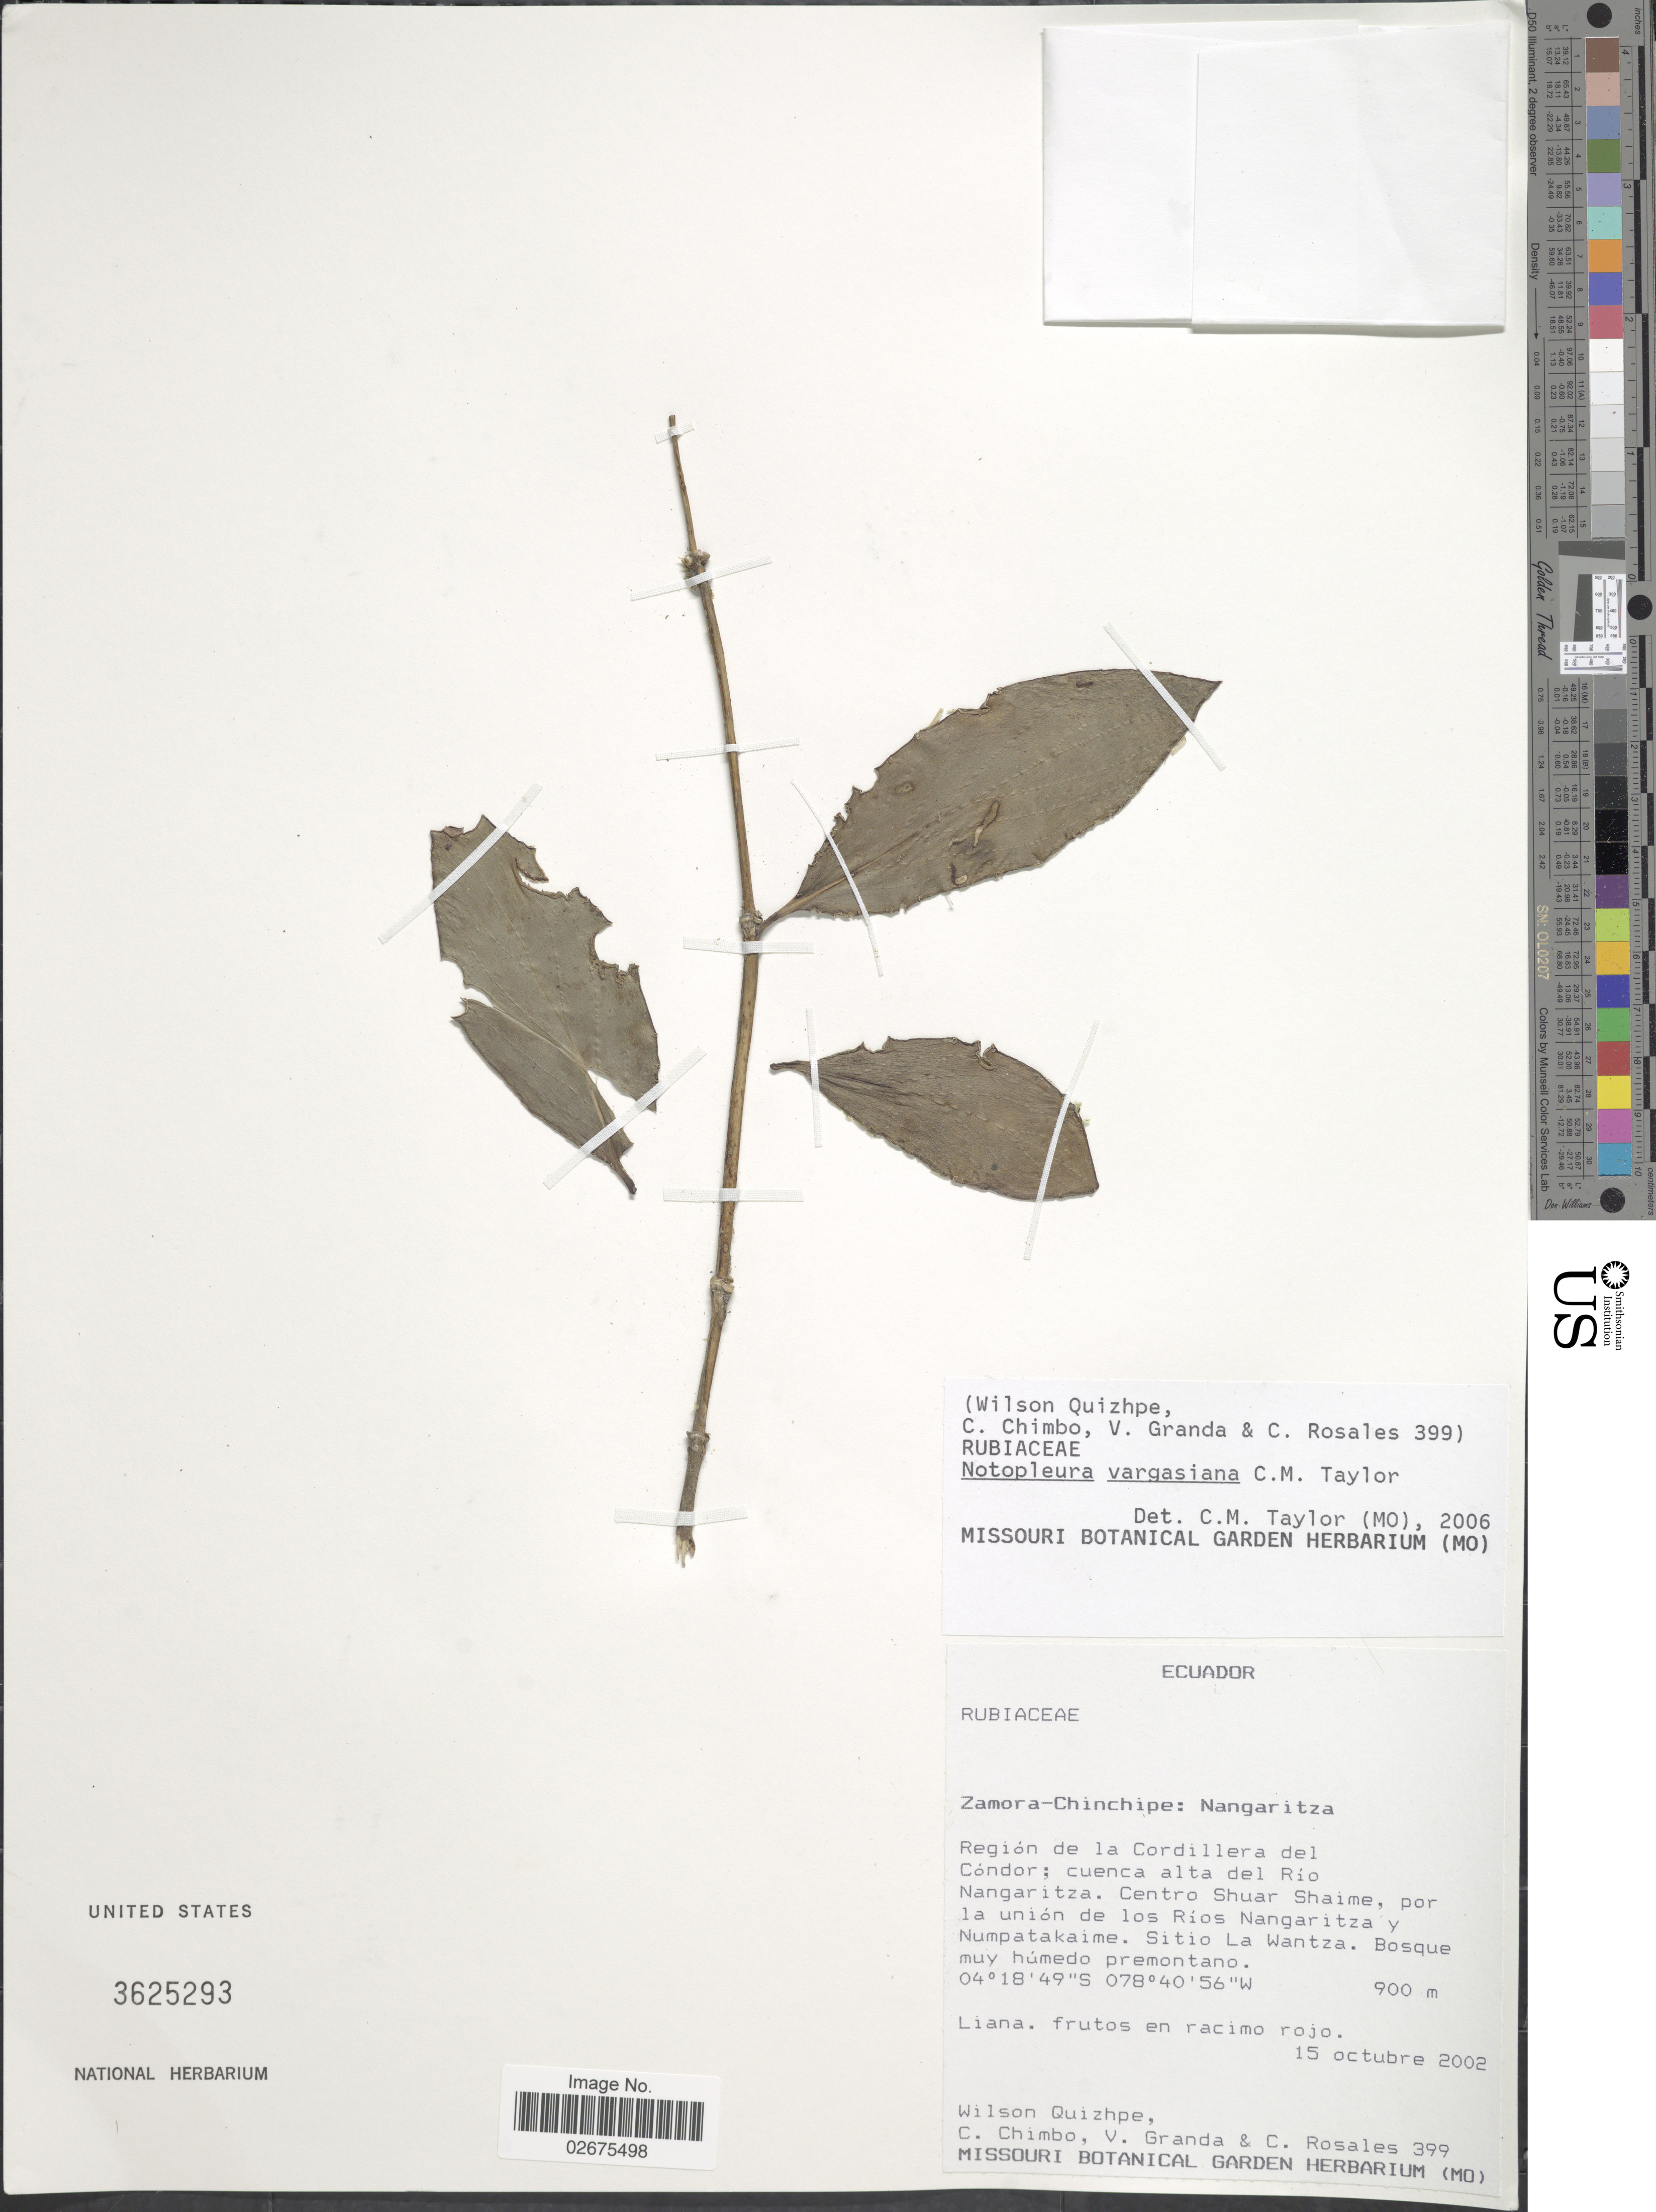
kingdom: Plantae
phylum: Tracheophyta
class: Magnoliopsida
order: Gentianales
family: Rubiaceae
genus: Notopleura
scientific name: Notopleura vargasiana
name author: C.M. Taylor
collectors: W. Quizhpe, C. Chimbo, V. Granda & C. Rosales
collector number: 399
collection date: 2002-10-15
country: Ecuador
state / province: Zamora-Chinchipe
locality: Nangaritza. Region de la Cordillera del Condor; Cuenca alta del Rio Nangaritza. Centro Shuar Shaime, pr la union de los rios Nangaritza y Numpatakaime. Sitio La Wantza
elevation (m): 900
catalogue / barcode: US 3625293